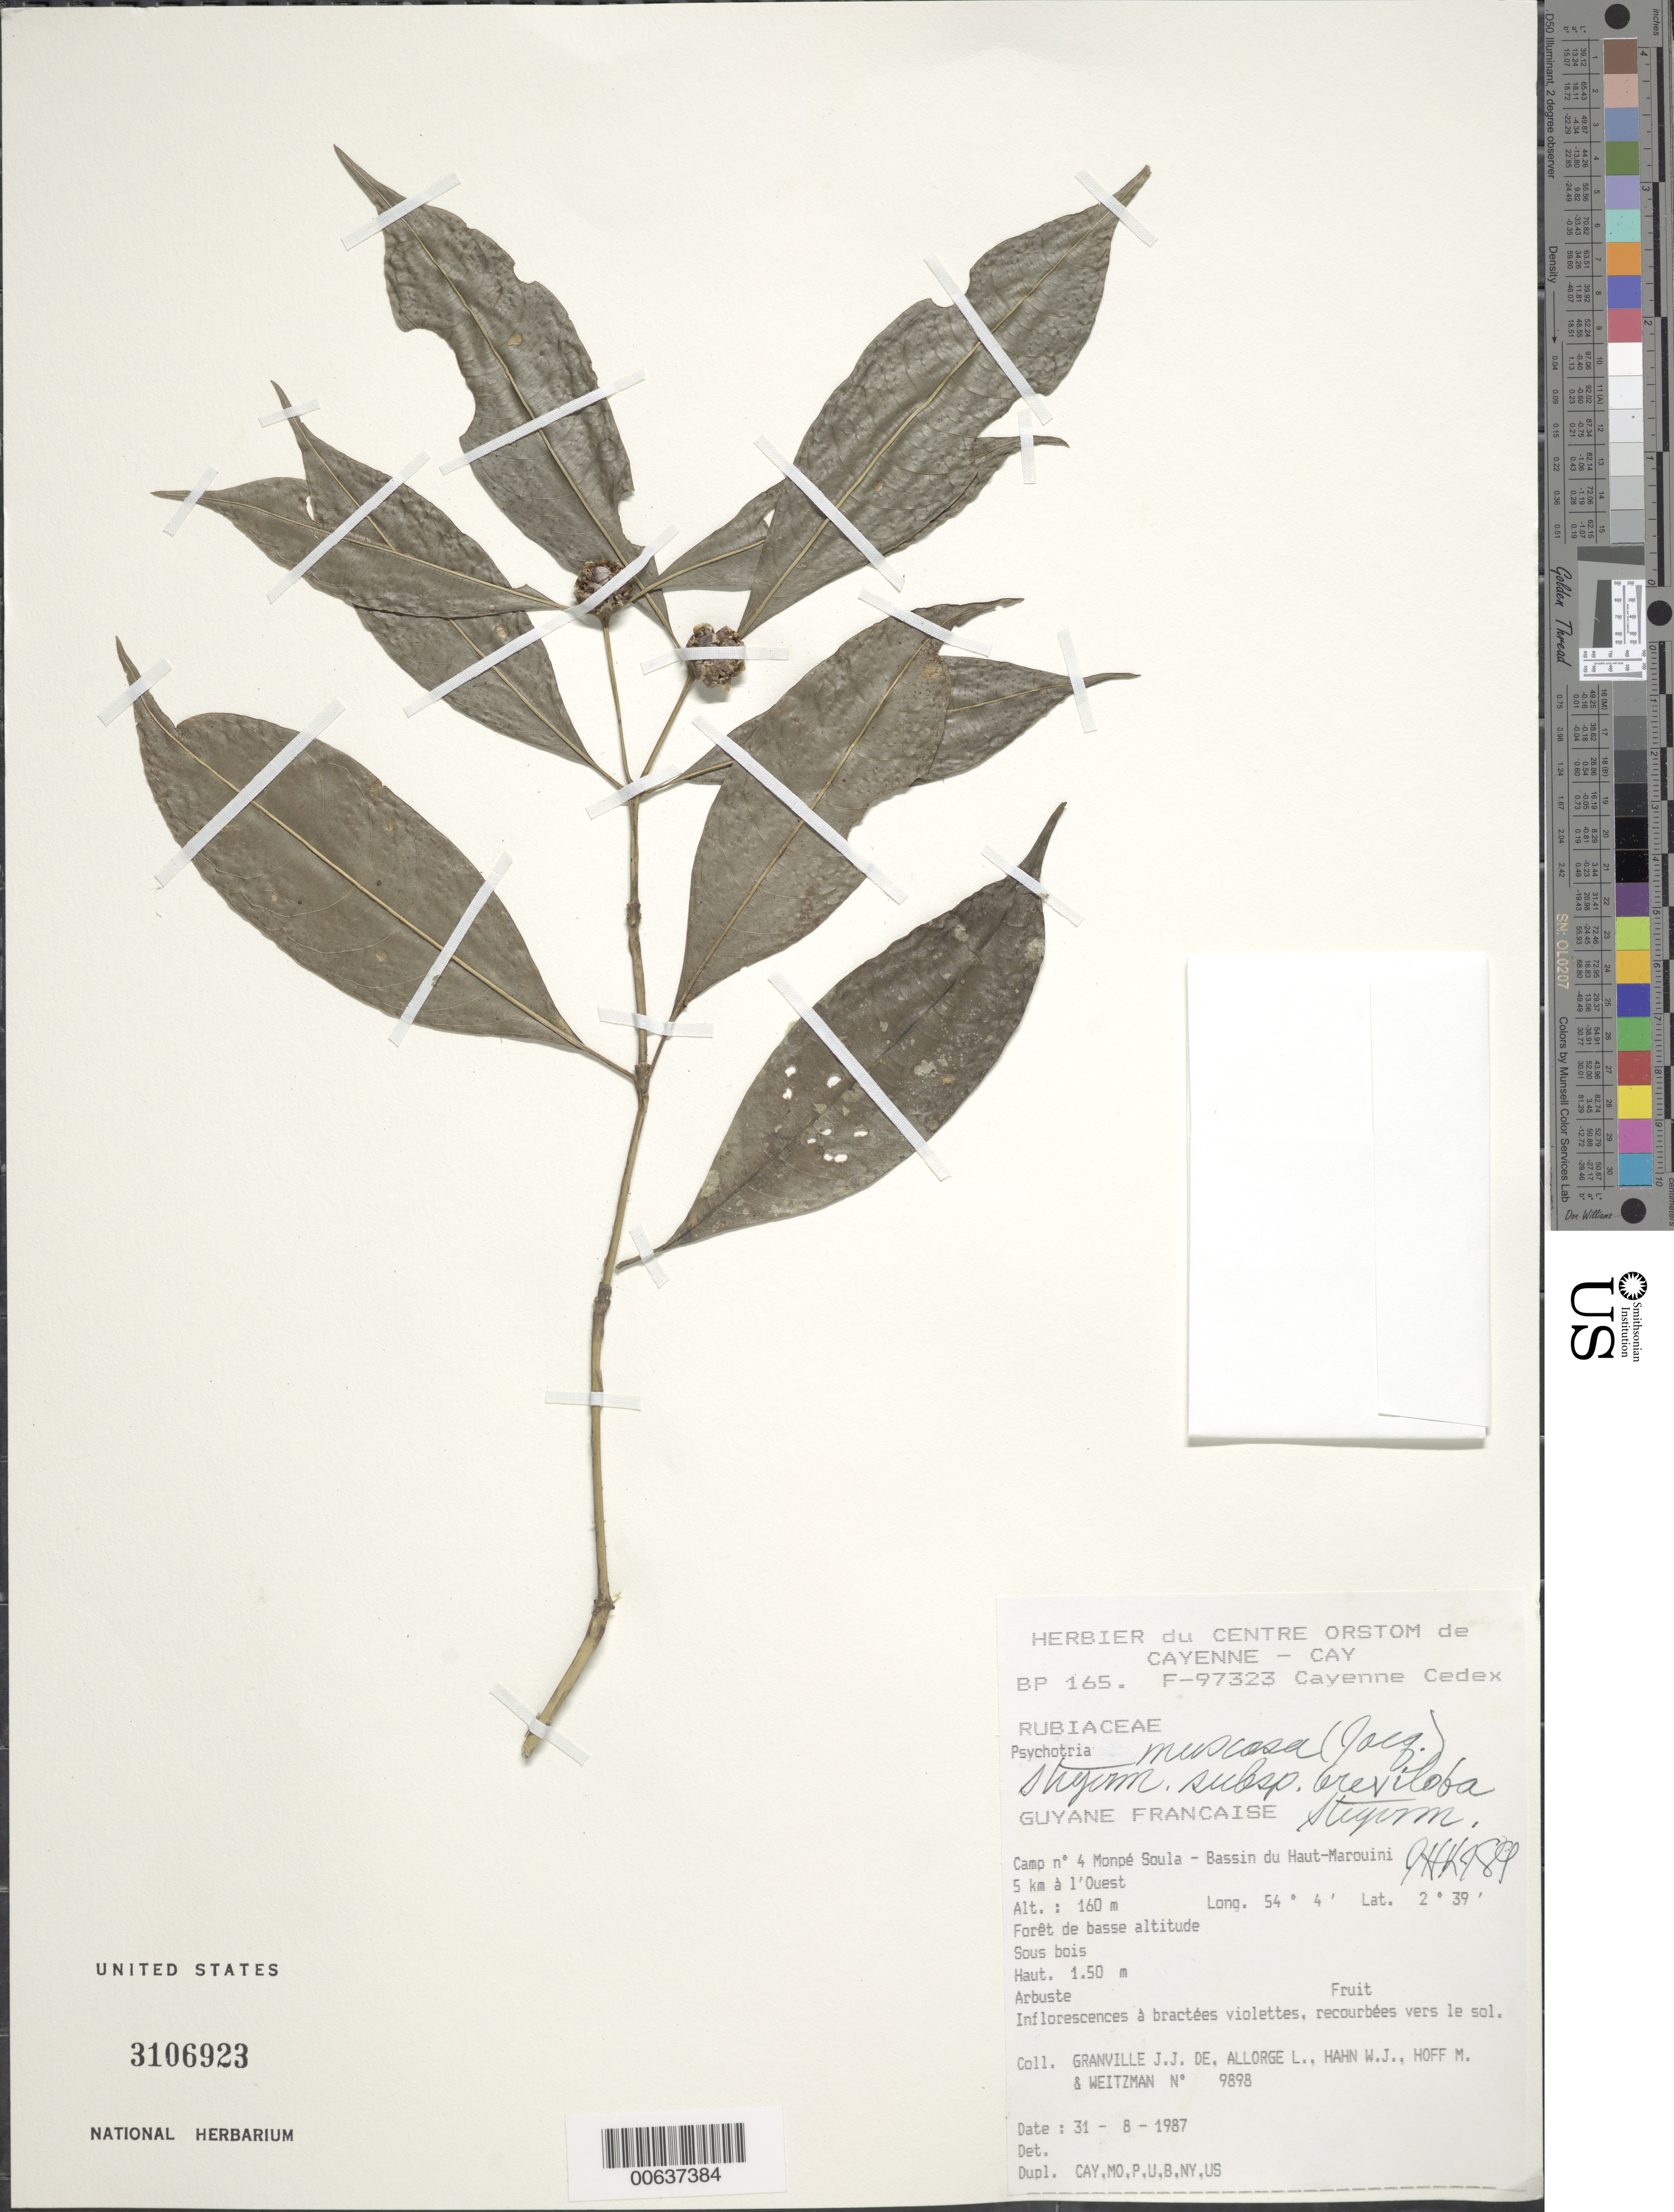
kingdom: Plantae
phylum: Tracheophyta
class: Magnoliopsida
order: Gentianales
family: Rubiaceae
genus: Palicourea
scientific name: Palicourea muscosa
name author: (Jacq.) Delprete & J.H. Kirkbr.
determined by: Kirkbride, J. H., Jr.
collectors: J.-J. de Granville, L. Allorge, W. J. Hahn, M. Hoff & A. L. Weitzman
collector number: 9898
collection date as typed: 31-Aug-87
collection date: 1987-08-31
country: French Guiana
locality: Monpé Soula, Camp #4, Bassin du Haut-Marouini, 5 km to W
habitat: Forêt de basse altitude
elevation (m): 160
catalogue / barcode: US 3106923